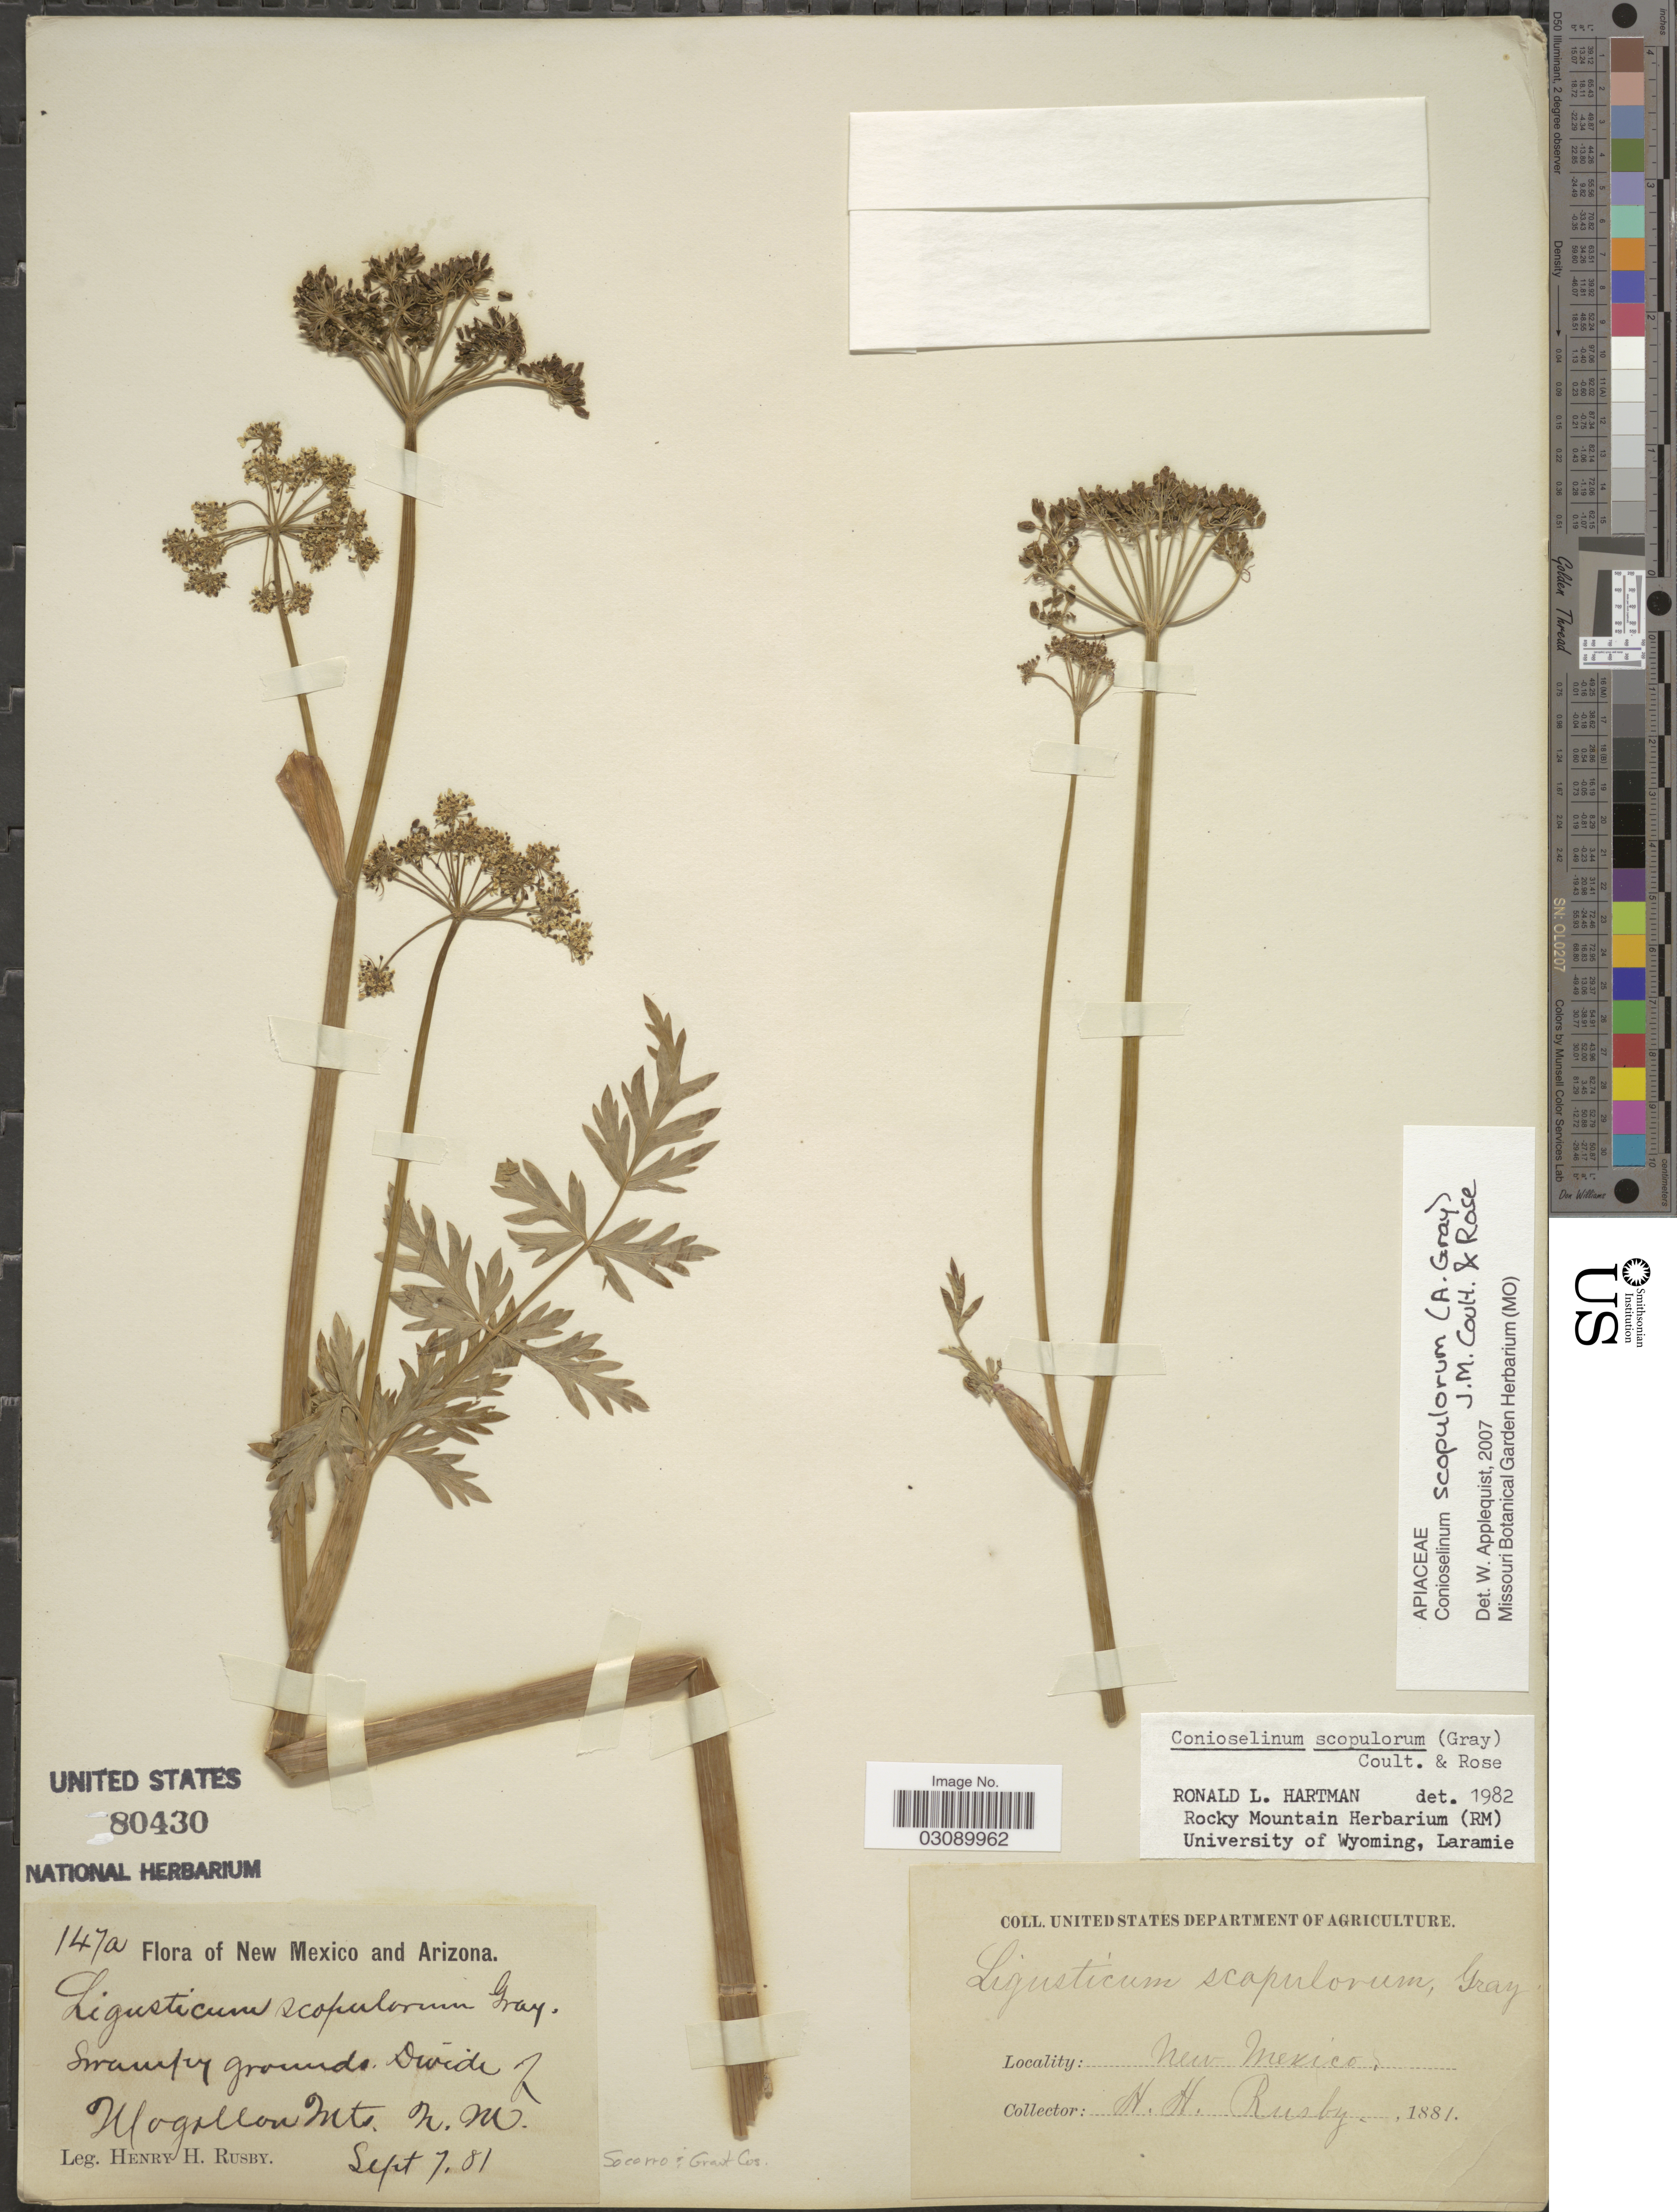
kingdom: Plantae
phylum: Tracheophyta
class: Magnoliopsida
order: Apiales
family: Apiaceae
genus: Conioselinum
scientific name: Conioselinum scopulorum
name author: (A. Gray) J.M. Coult. & Rose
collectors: H. H. Rusby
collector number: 147a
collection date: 1881-09-07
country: United States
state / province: New Mexico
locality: Swampy grounds. Divide of Mogollon Mts. N.M.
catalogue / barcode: US 80430